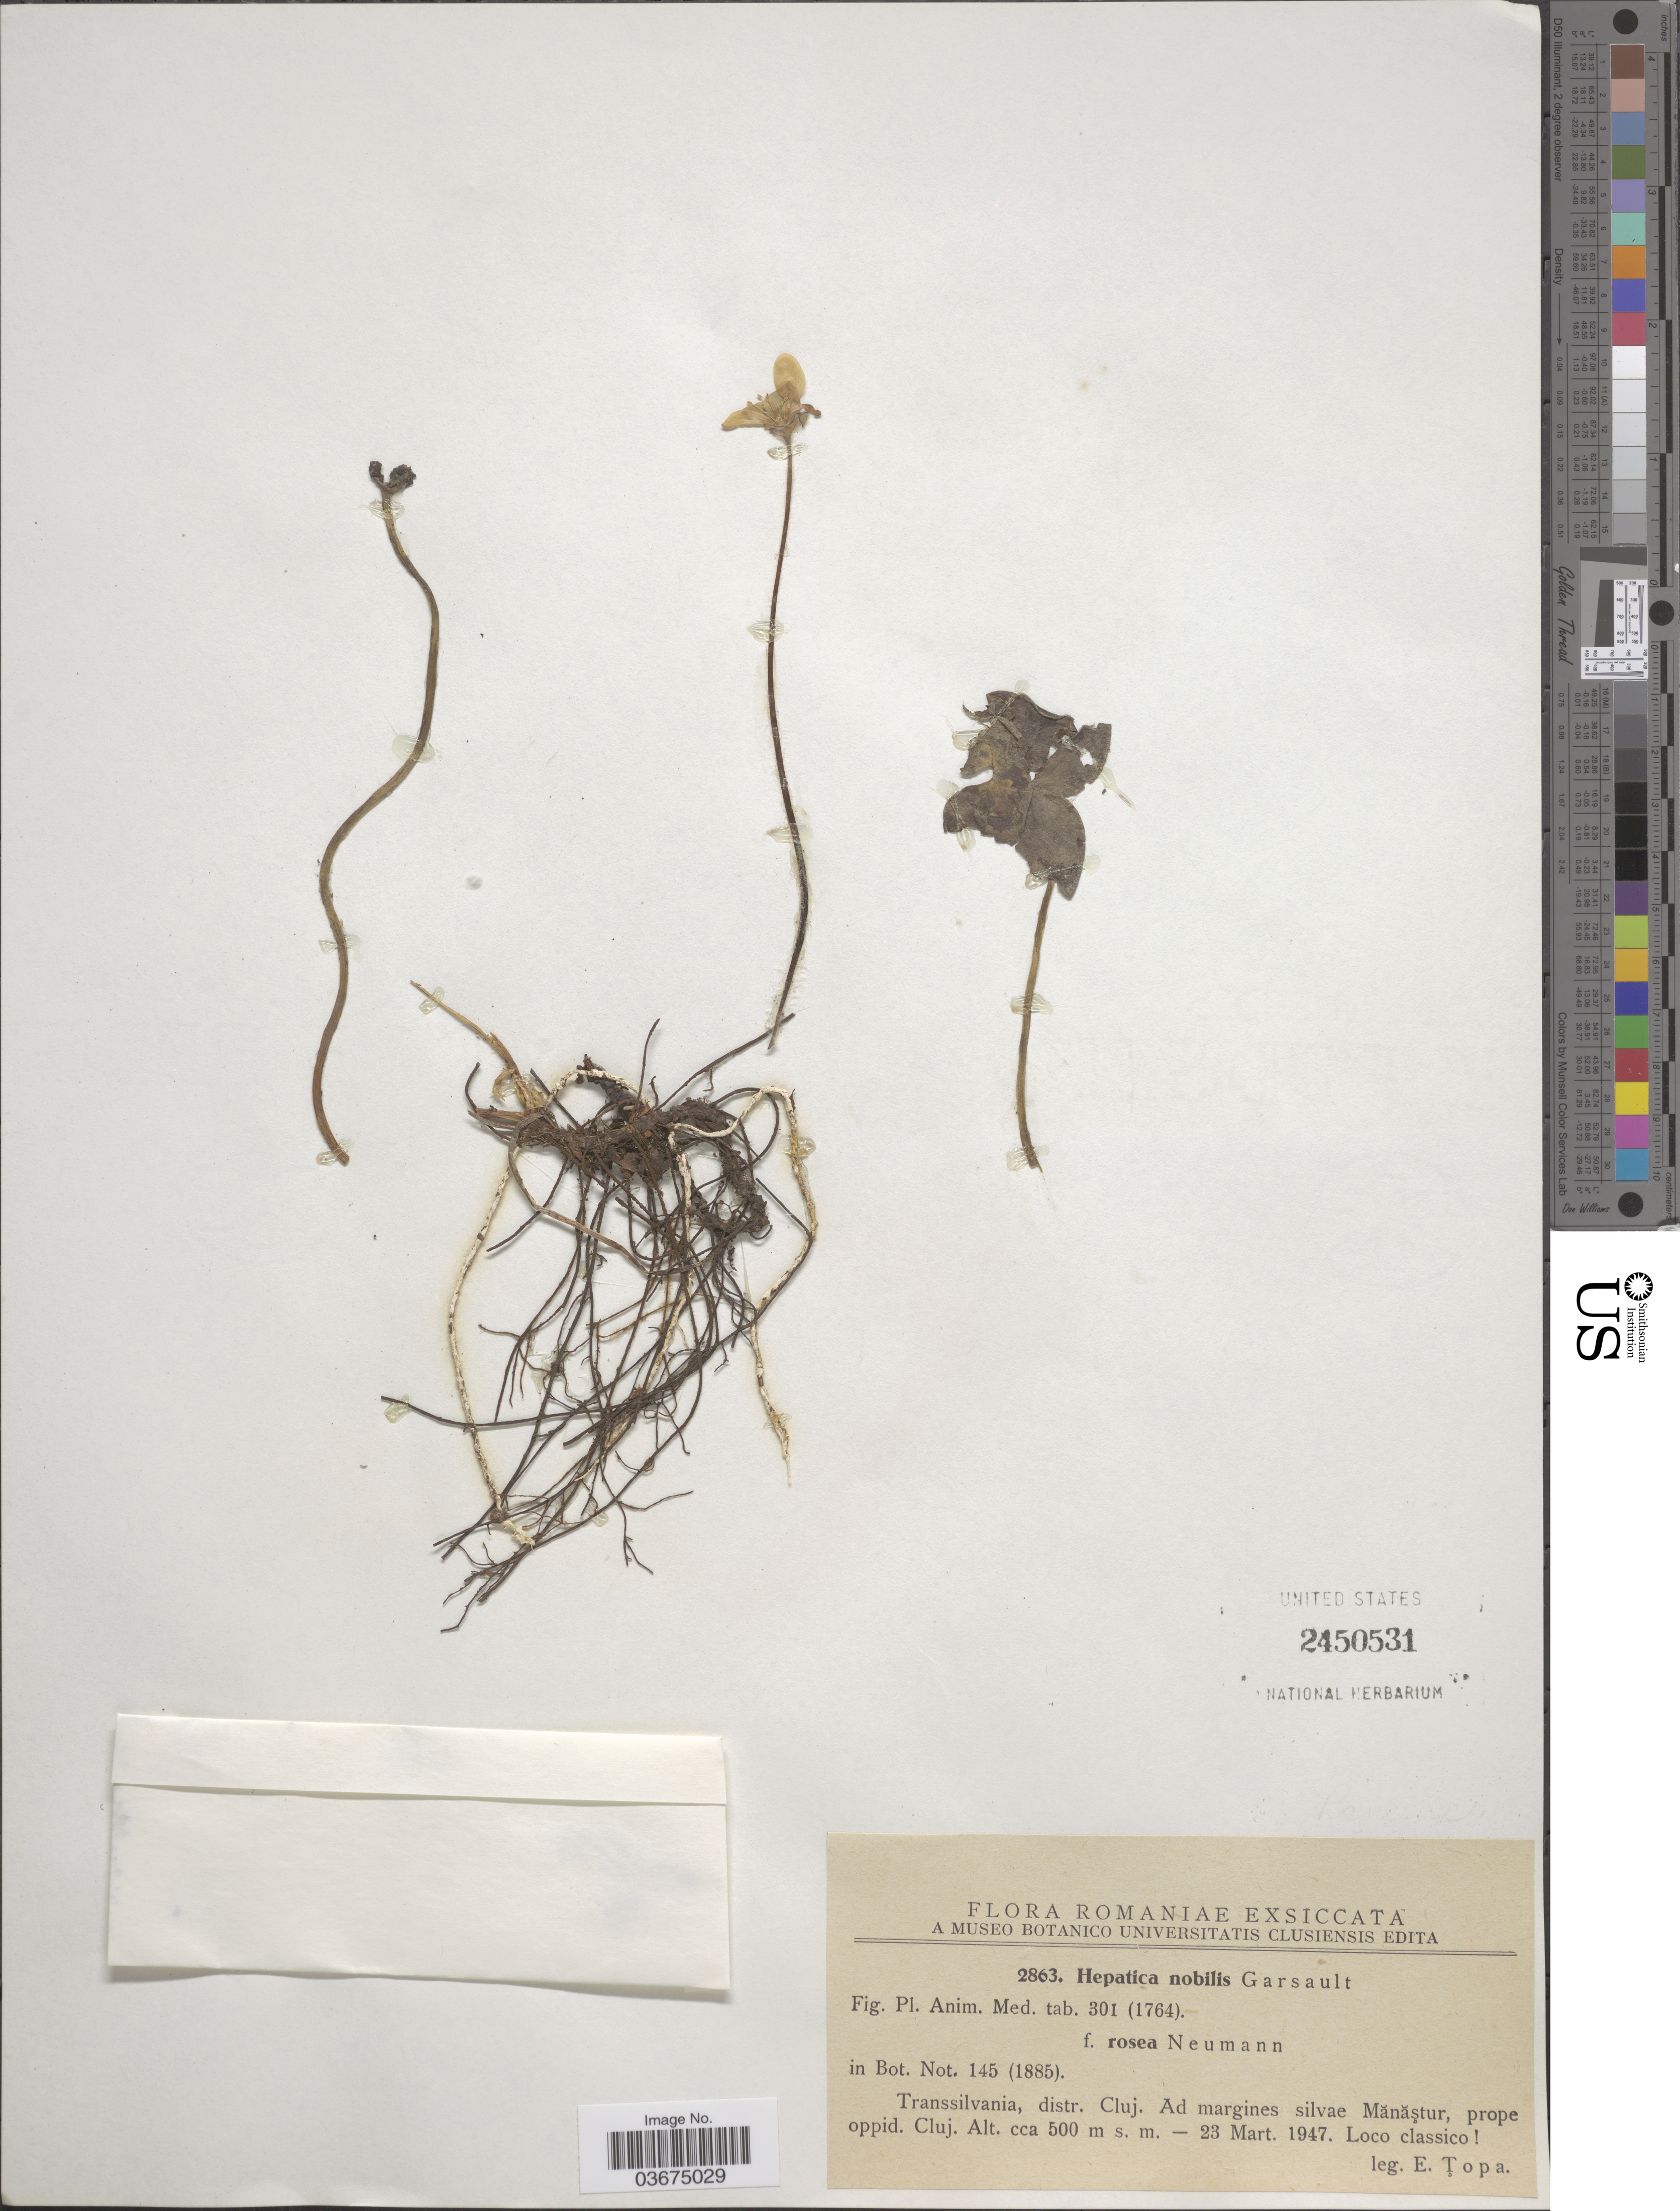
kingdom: Plantae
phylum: Tracheophyta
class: Magnoliopsida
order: Ranunculales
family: Ranunculaceae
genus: Hepatica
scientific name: Hepatica nobilis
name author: Schreb.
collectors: E. Topa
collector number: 2863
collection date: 1947-03-23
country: Romania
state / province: Cluj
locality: Transsilvania, distr. Cluj. Ad margines silvæ Manastur, prope oppid. Cluj.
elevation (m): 500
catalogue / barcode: US 2450531